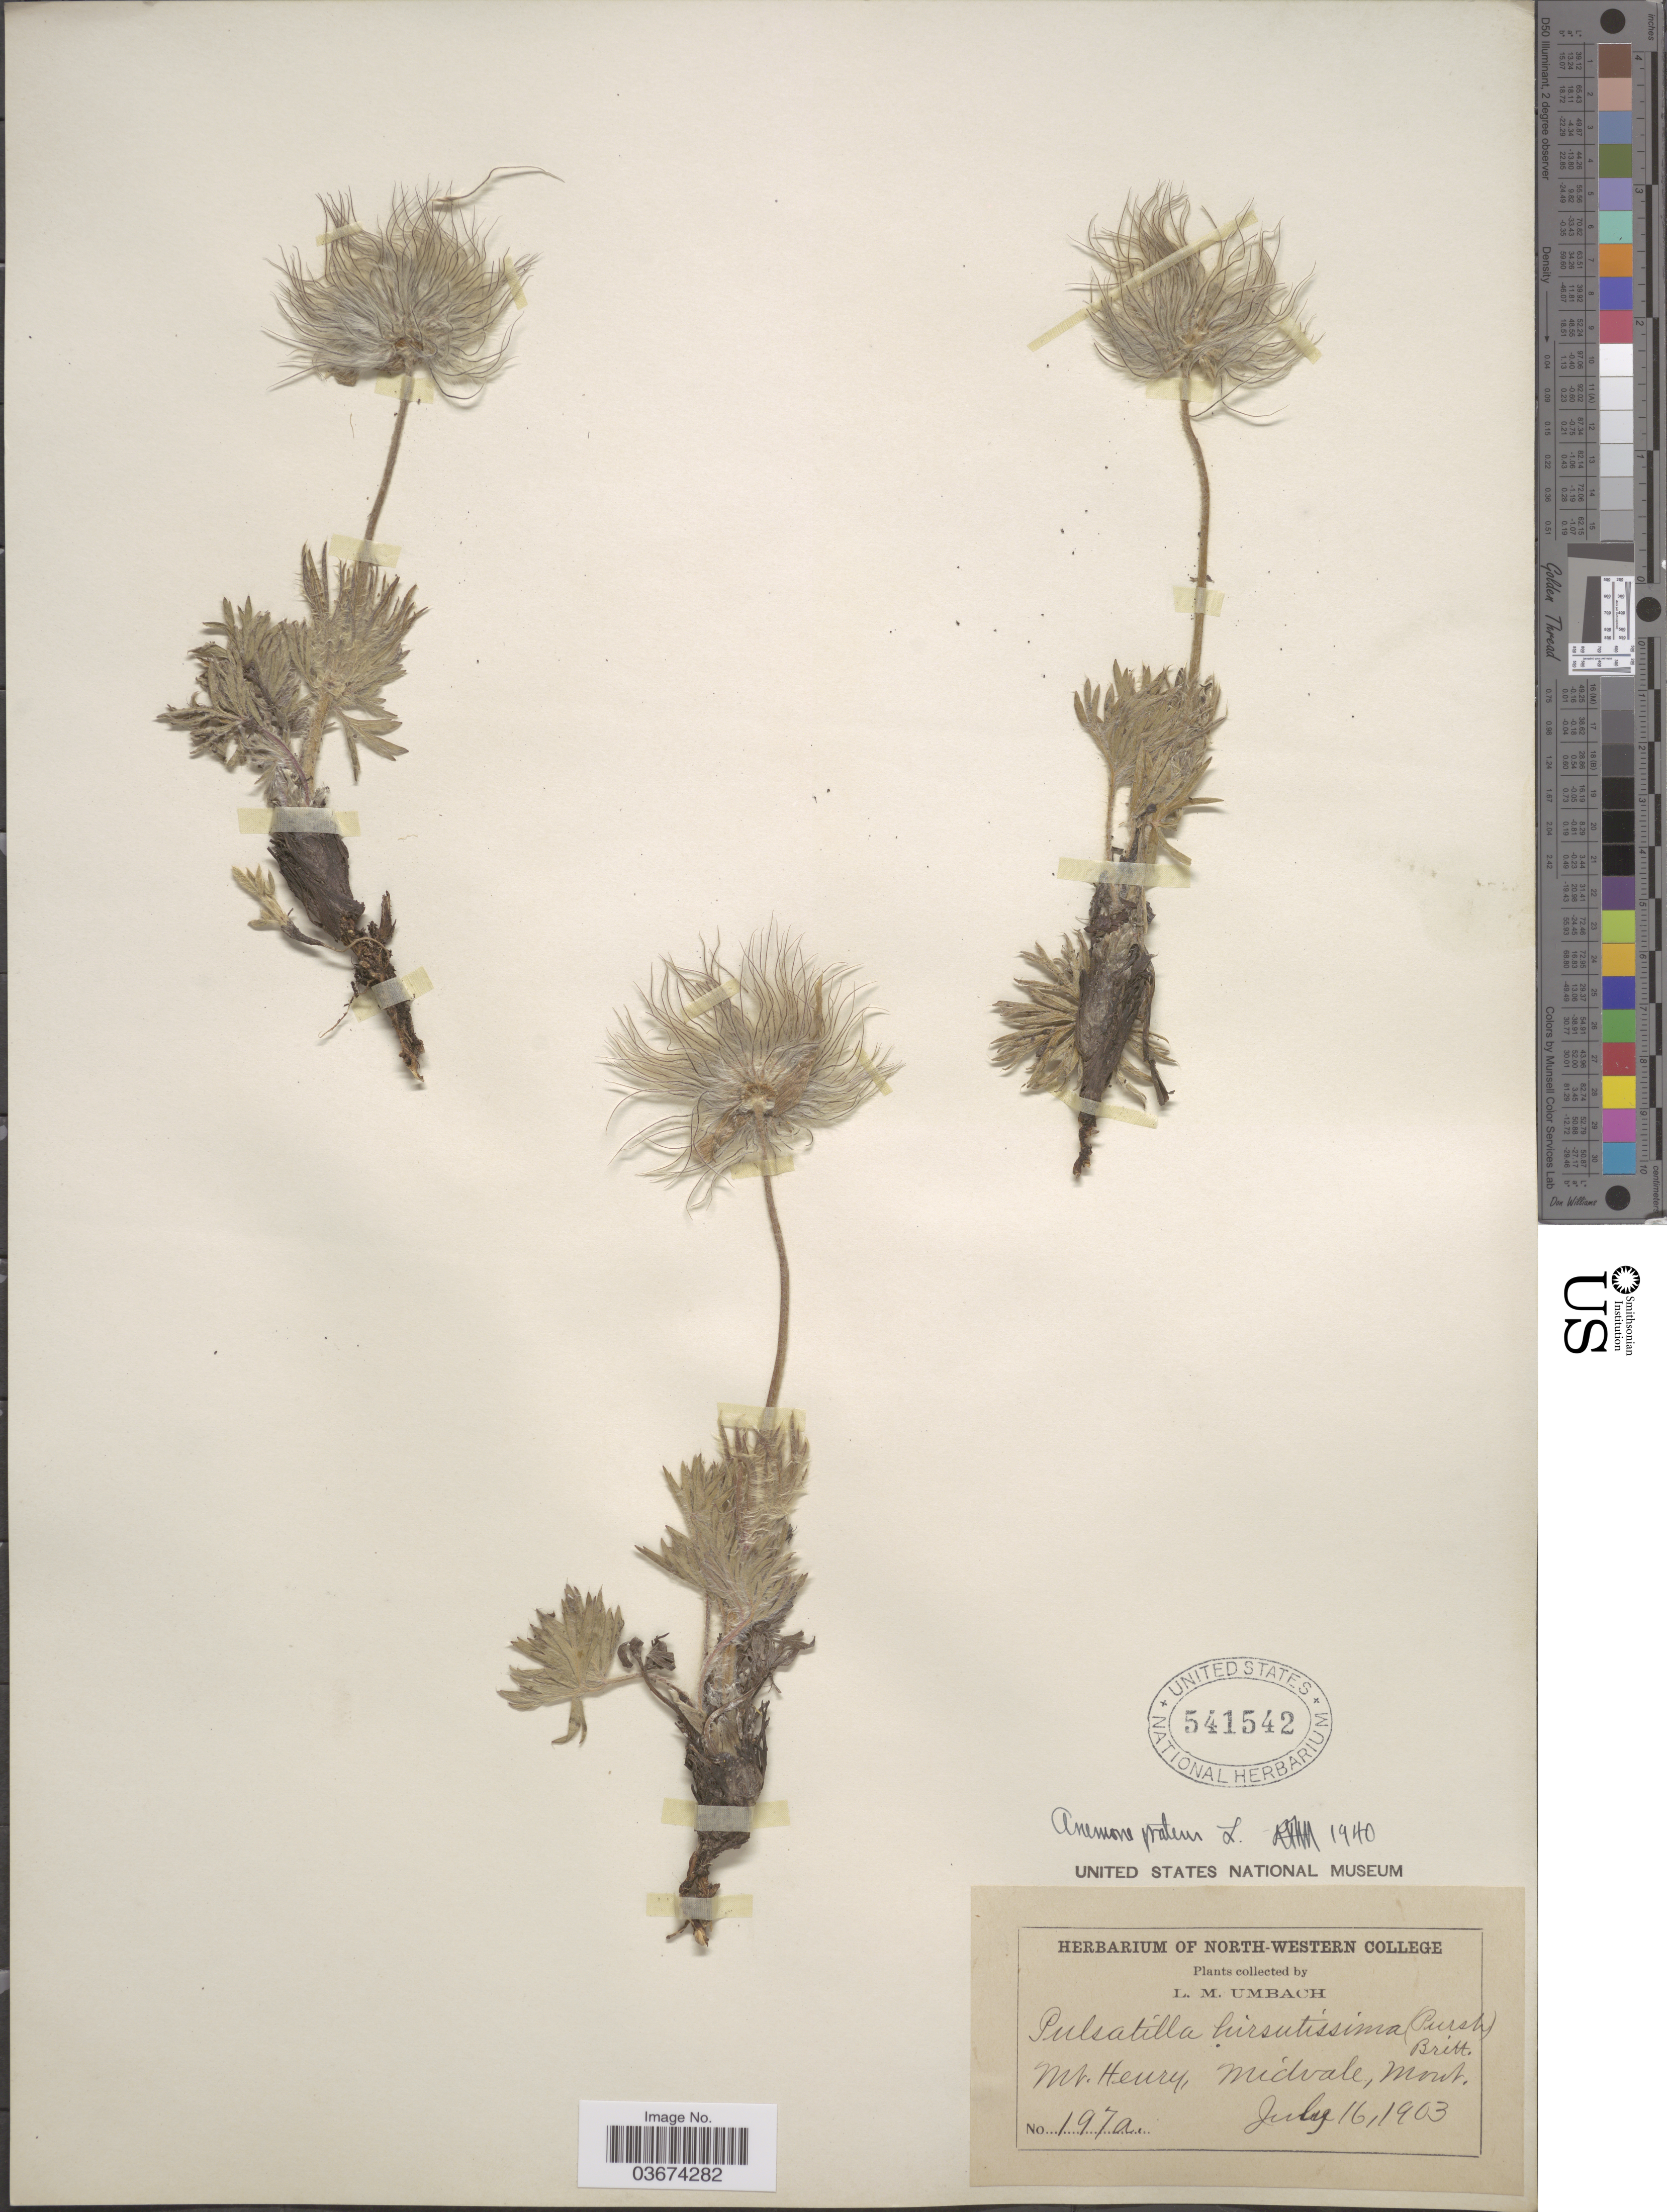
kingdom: Plantae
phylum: Tracheophyta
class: Magnoliopsida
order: Ranunculales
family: Ranunculaceae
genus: Pulsatilla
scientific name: Pulsatilla nuttalliana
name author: (DC.) Bercht. & J. Presl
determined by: Strong, Mark T., (BOT), Smithsonian Institution - National Museum of Natural History (UNITED STATES)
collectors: L. M. Umbach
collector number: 197a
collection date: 1903-07-16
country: United States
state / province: Montana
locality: Mt. Henry, Midvale.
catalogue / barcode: US 541542